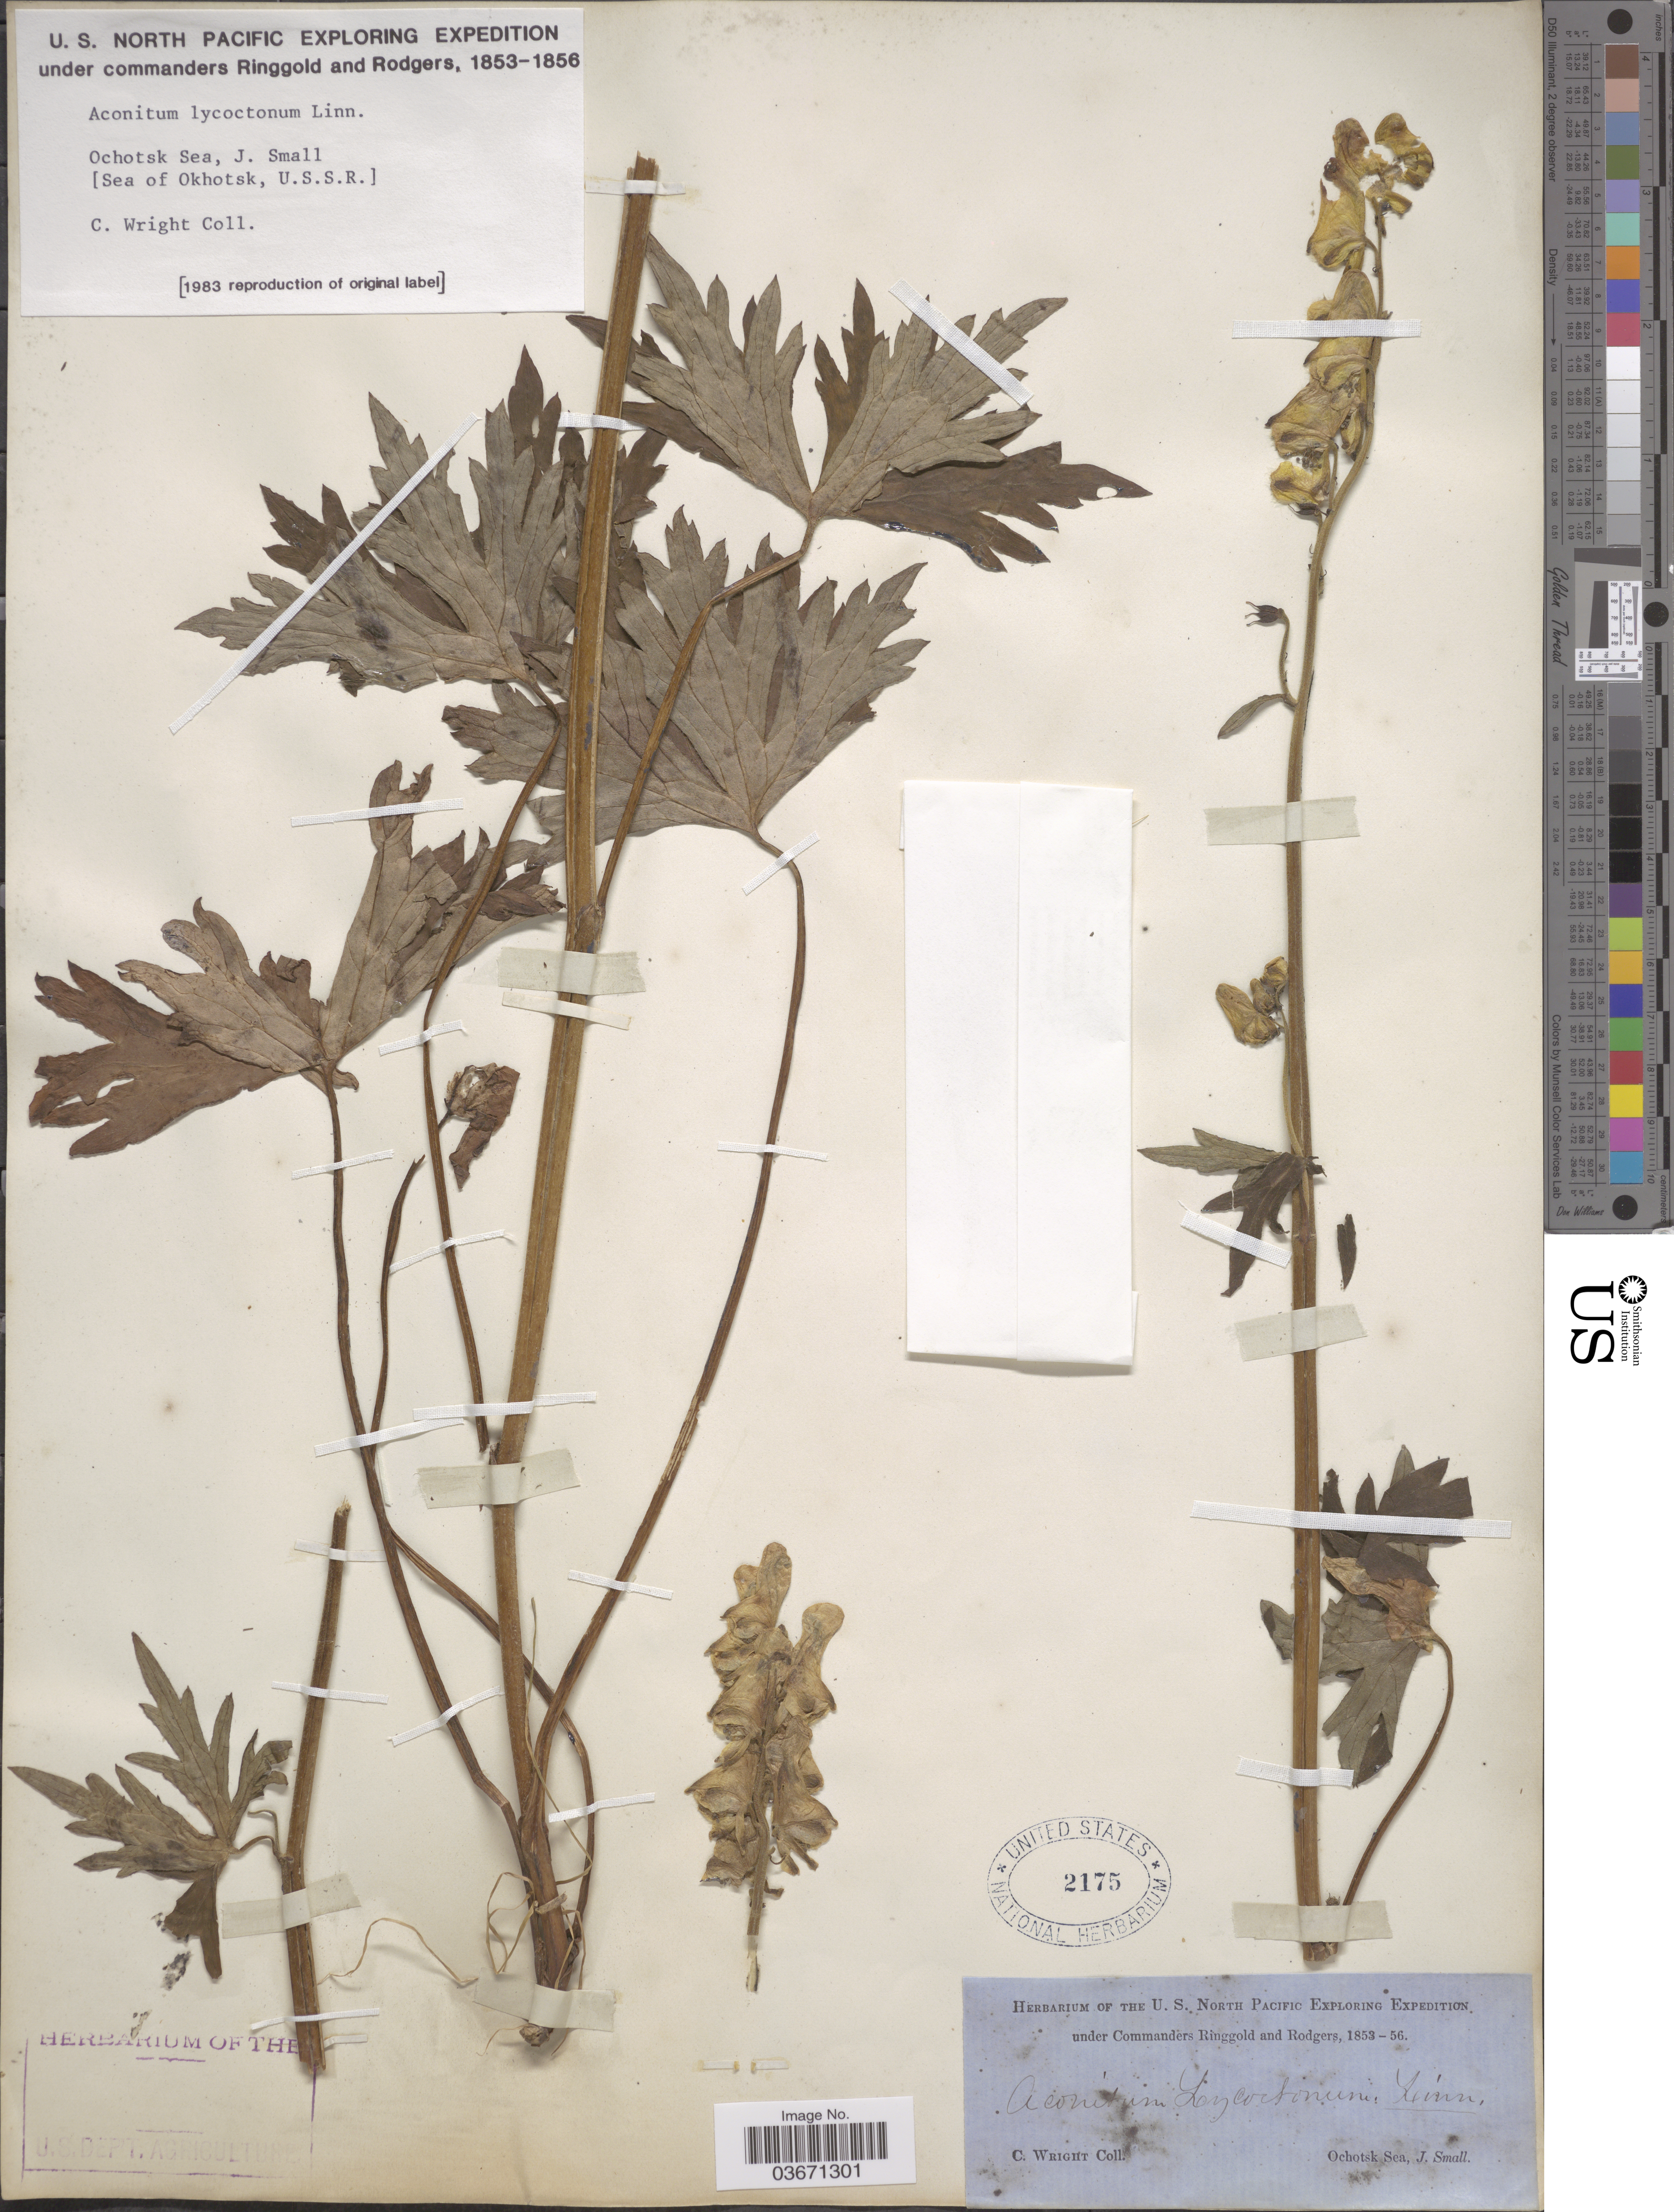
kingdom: Plantae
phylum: Tracheophyta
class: Magnoliopsida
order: Ranunculales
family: Ranunculaceae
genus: Aconitum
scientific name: Aconitum lycoctonum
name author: L.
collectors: C. Wright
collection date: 1853/1856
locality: Ochotsk Sea [Sea of Okhotsk, U.S.S.R.].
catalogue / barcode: US 2175